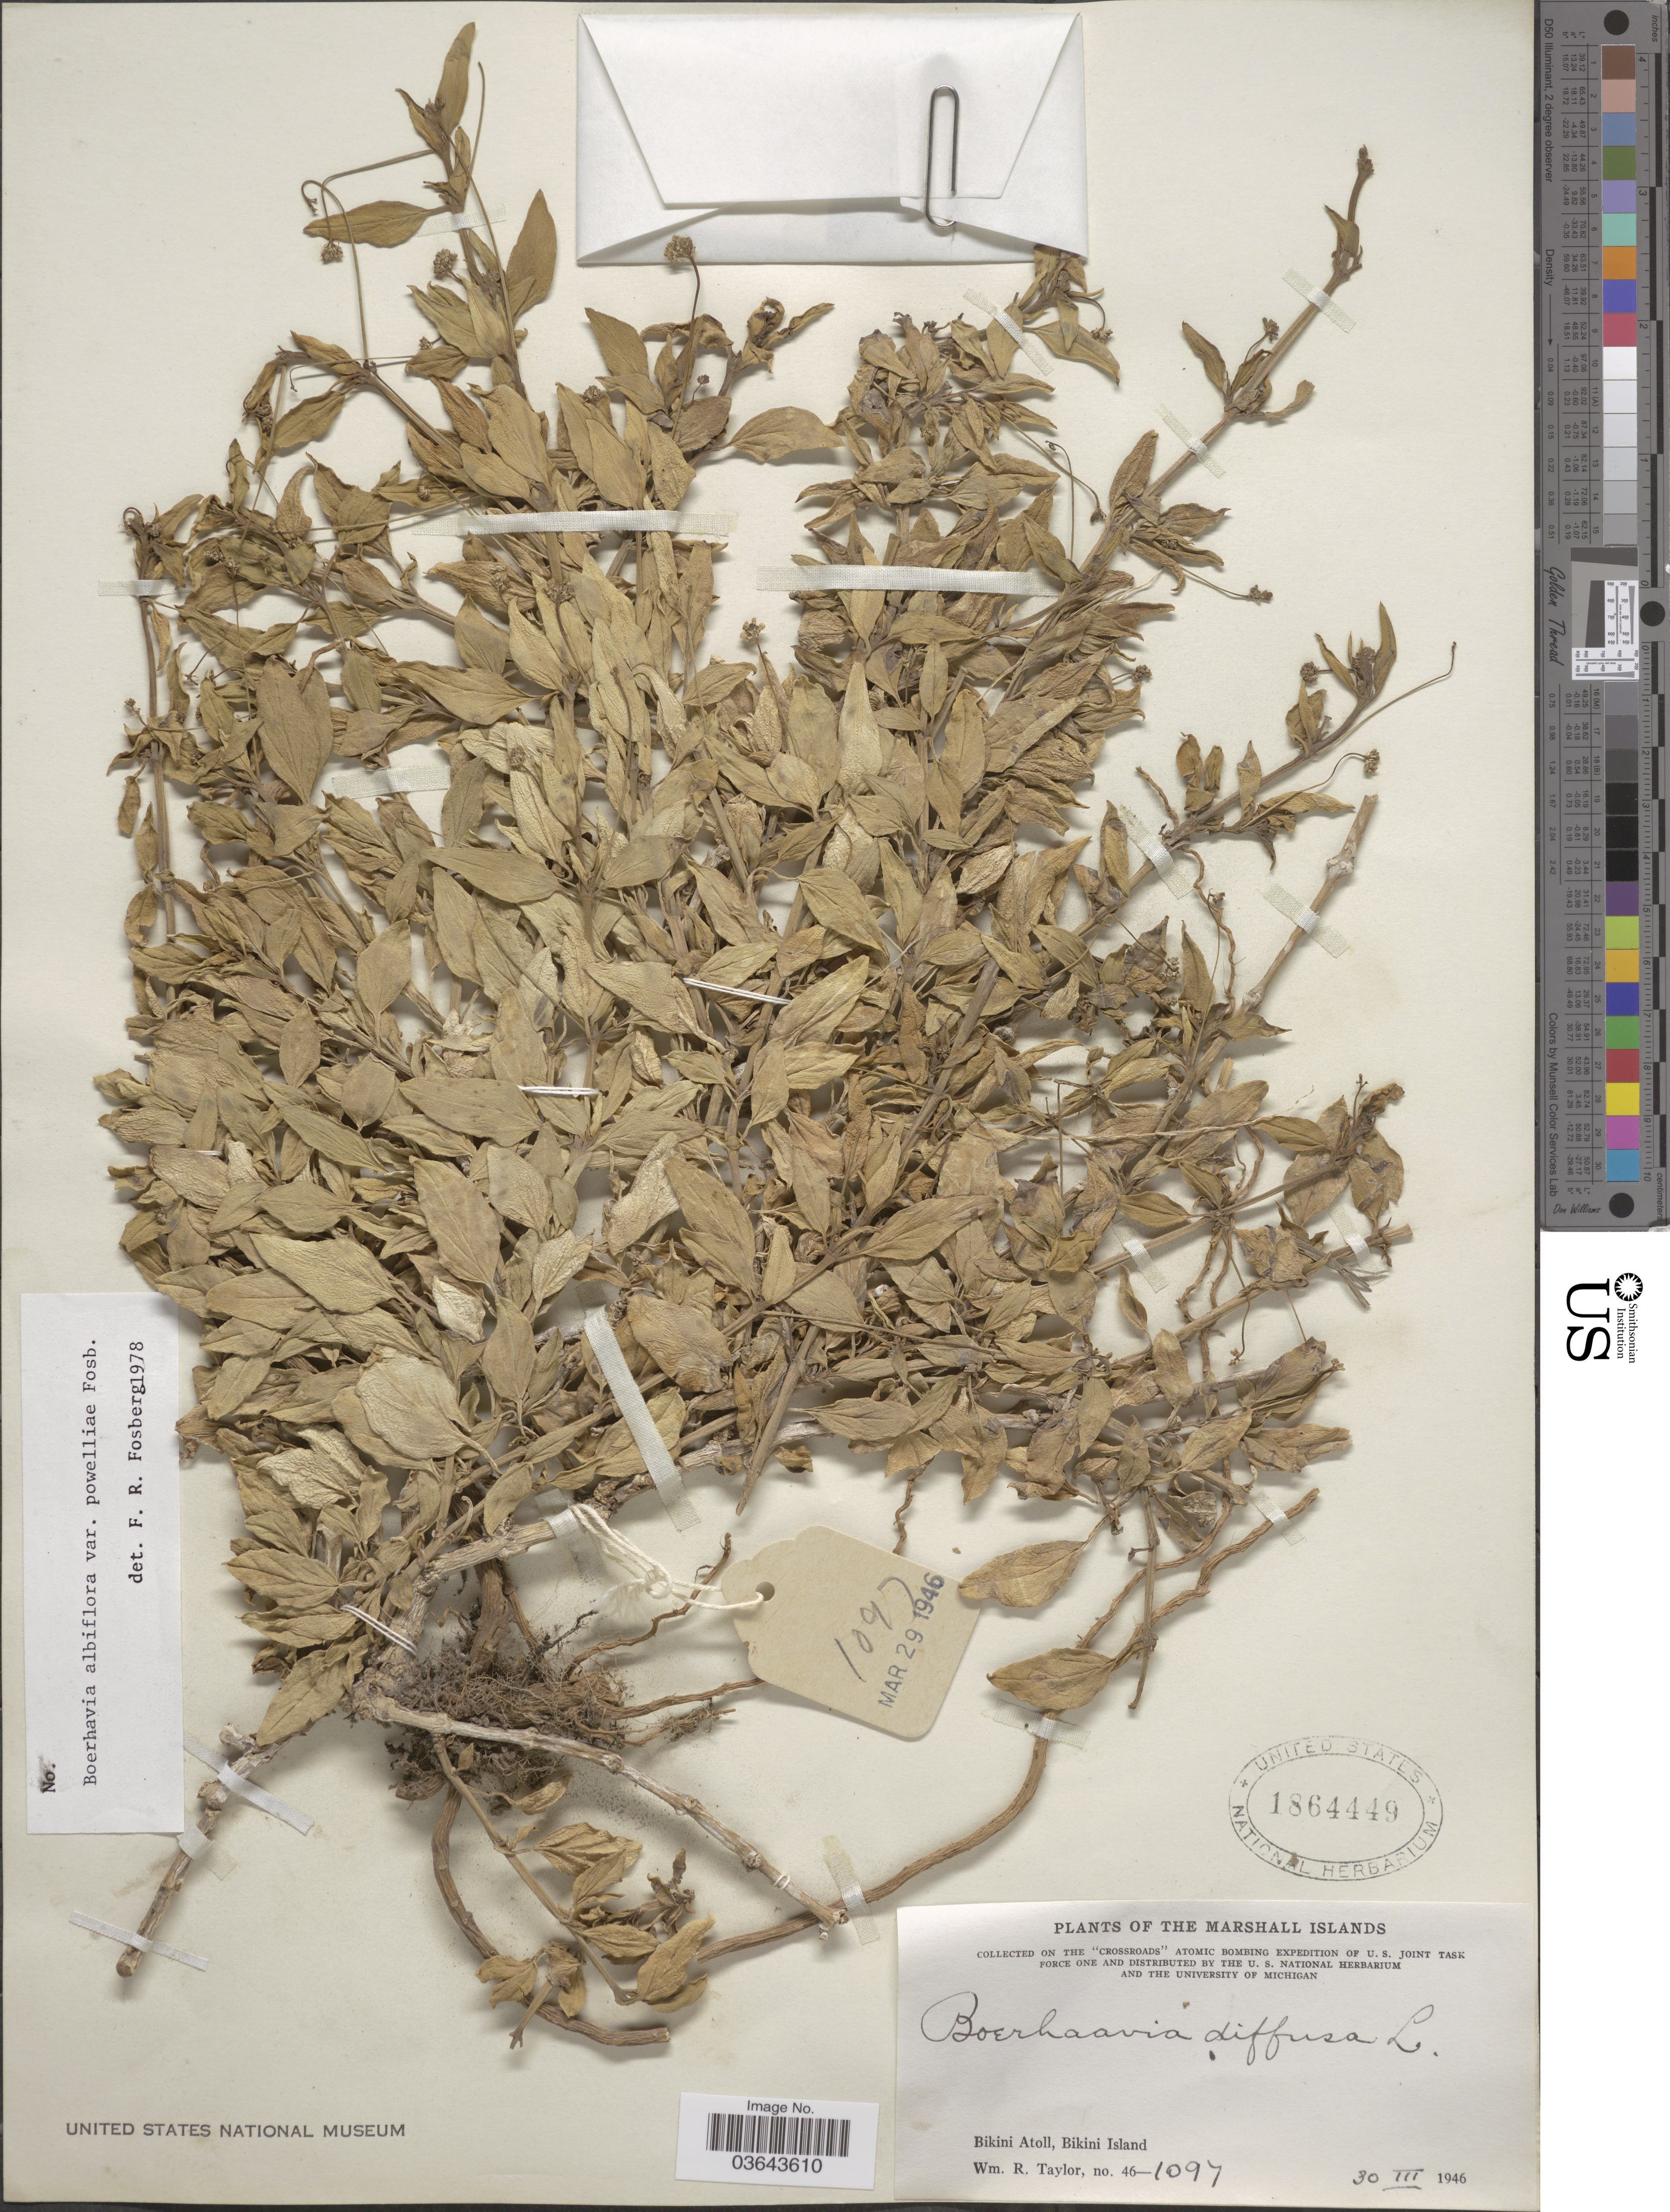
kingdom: Plantae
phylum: Tracheophyta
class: Magnoliopsida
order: Caryophyllales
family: Nyctaginaceae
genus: Boerhavia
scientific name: Boerhavia albiflora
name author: Fosberg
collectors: W. R. Taylor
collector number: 46-1097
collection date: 1946-03-30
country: Marshall Islands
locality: Bikini Atoll, Bikini Island.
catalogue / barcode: US 1864449